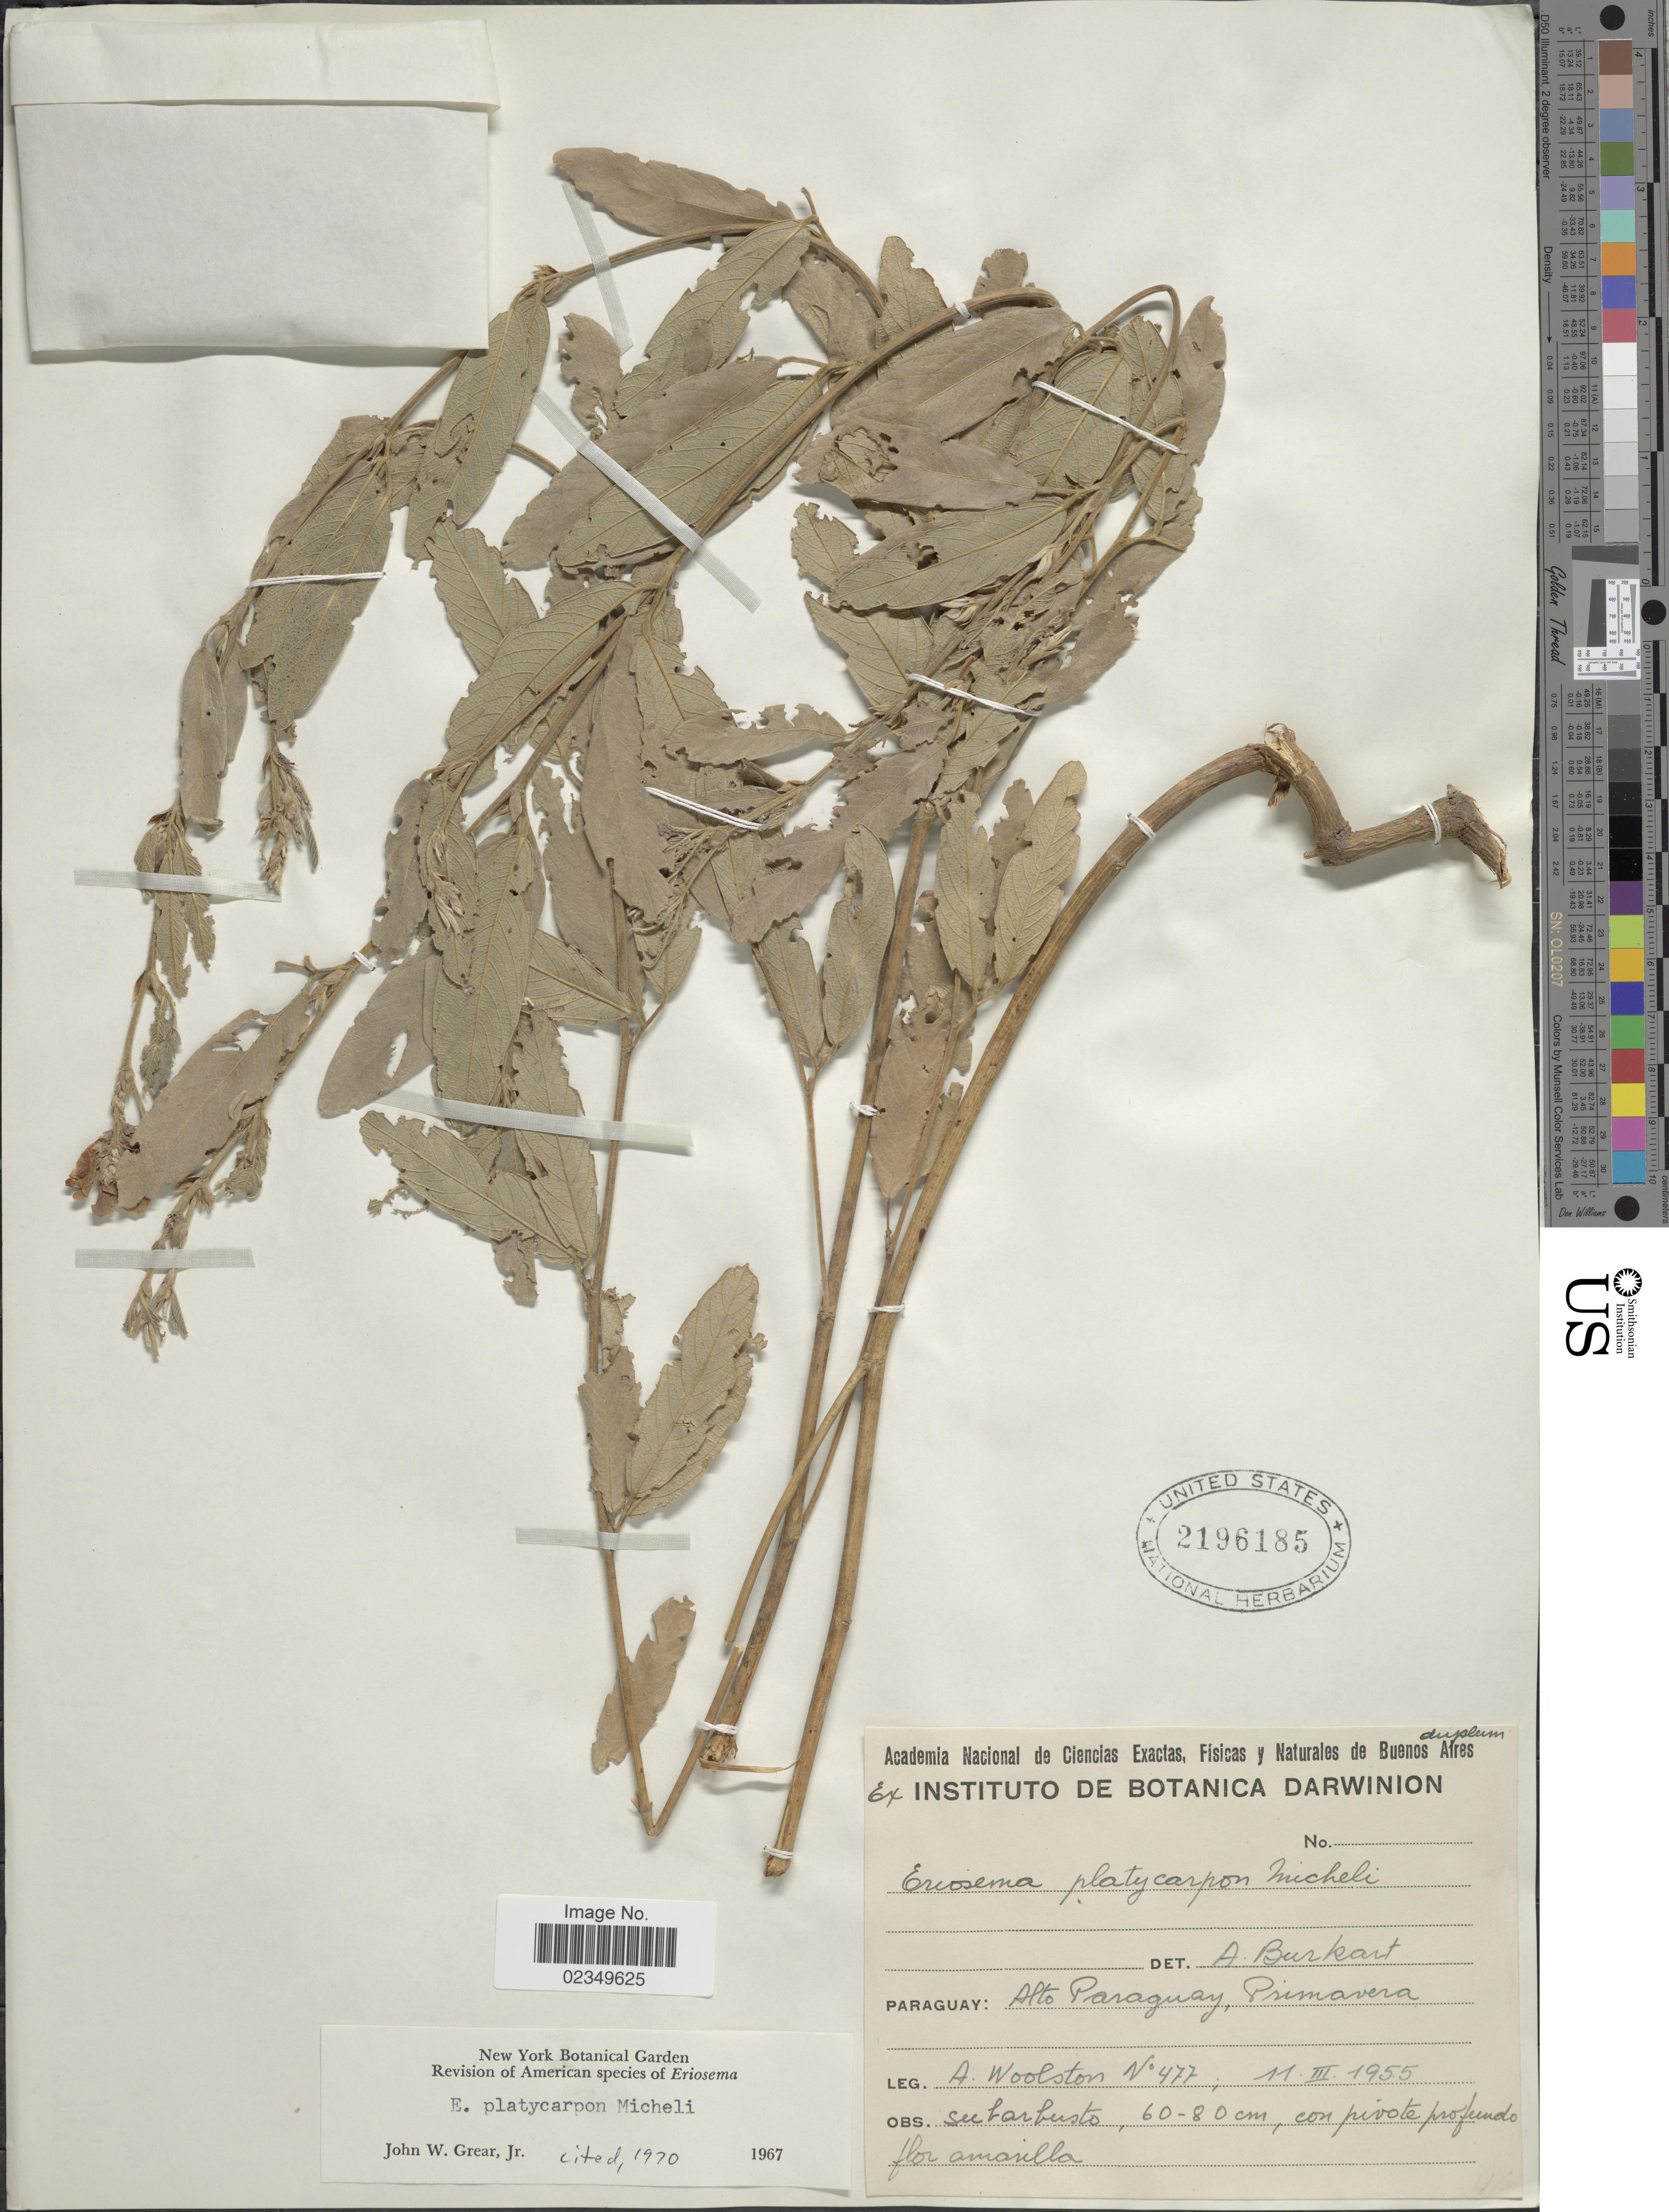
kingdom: Plantae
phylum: Tracheophyta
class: Magnoliopsida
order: Fabales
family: Fabaceae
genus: Eriosema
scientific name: Eriosema platycarpon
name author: Micheli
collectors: A. L. Woolston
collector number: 477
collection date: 1955-03-11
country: Paraguay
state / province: Alto Paraguay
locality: Alto Paraguay, Primavera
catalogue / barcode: US 2196185